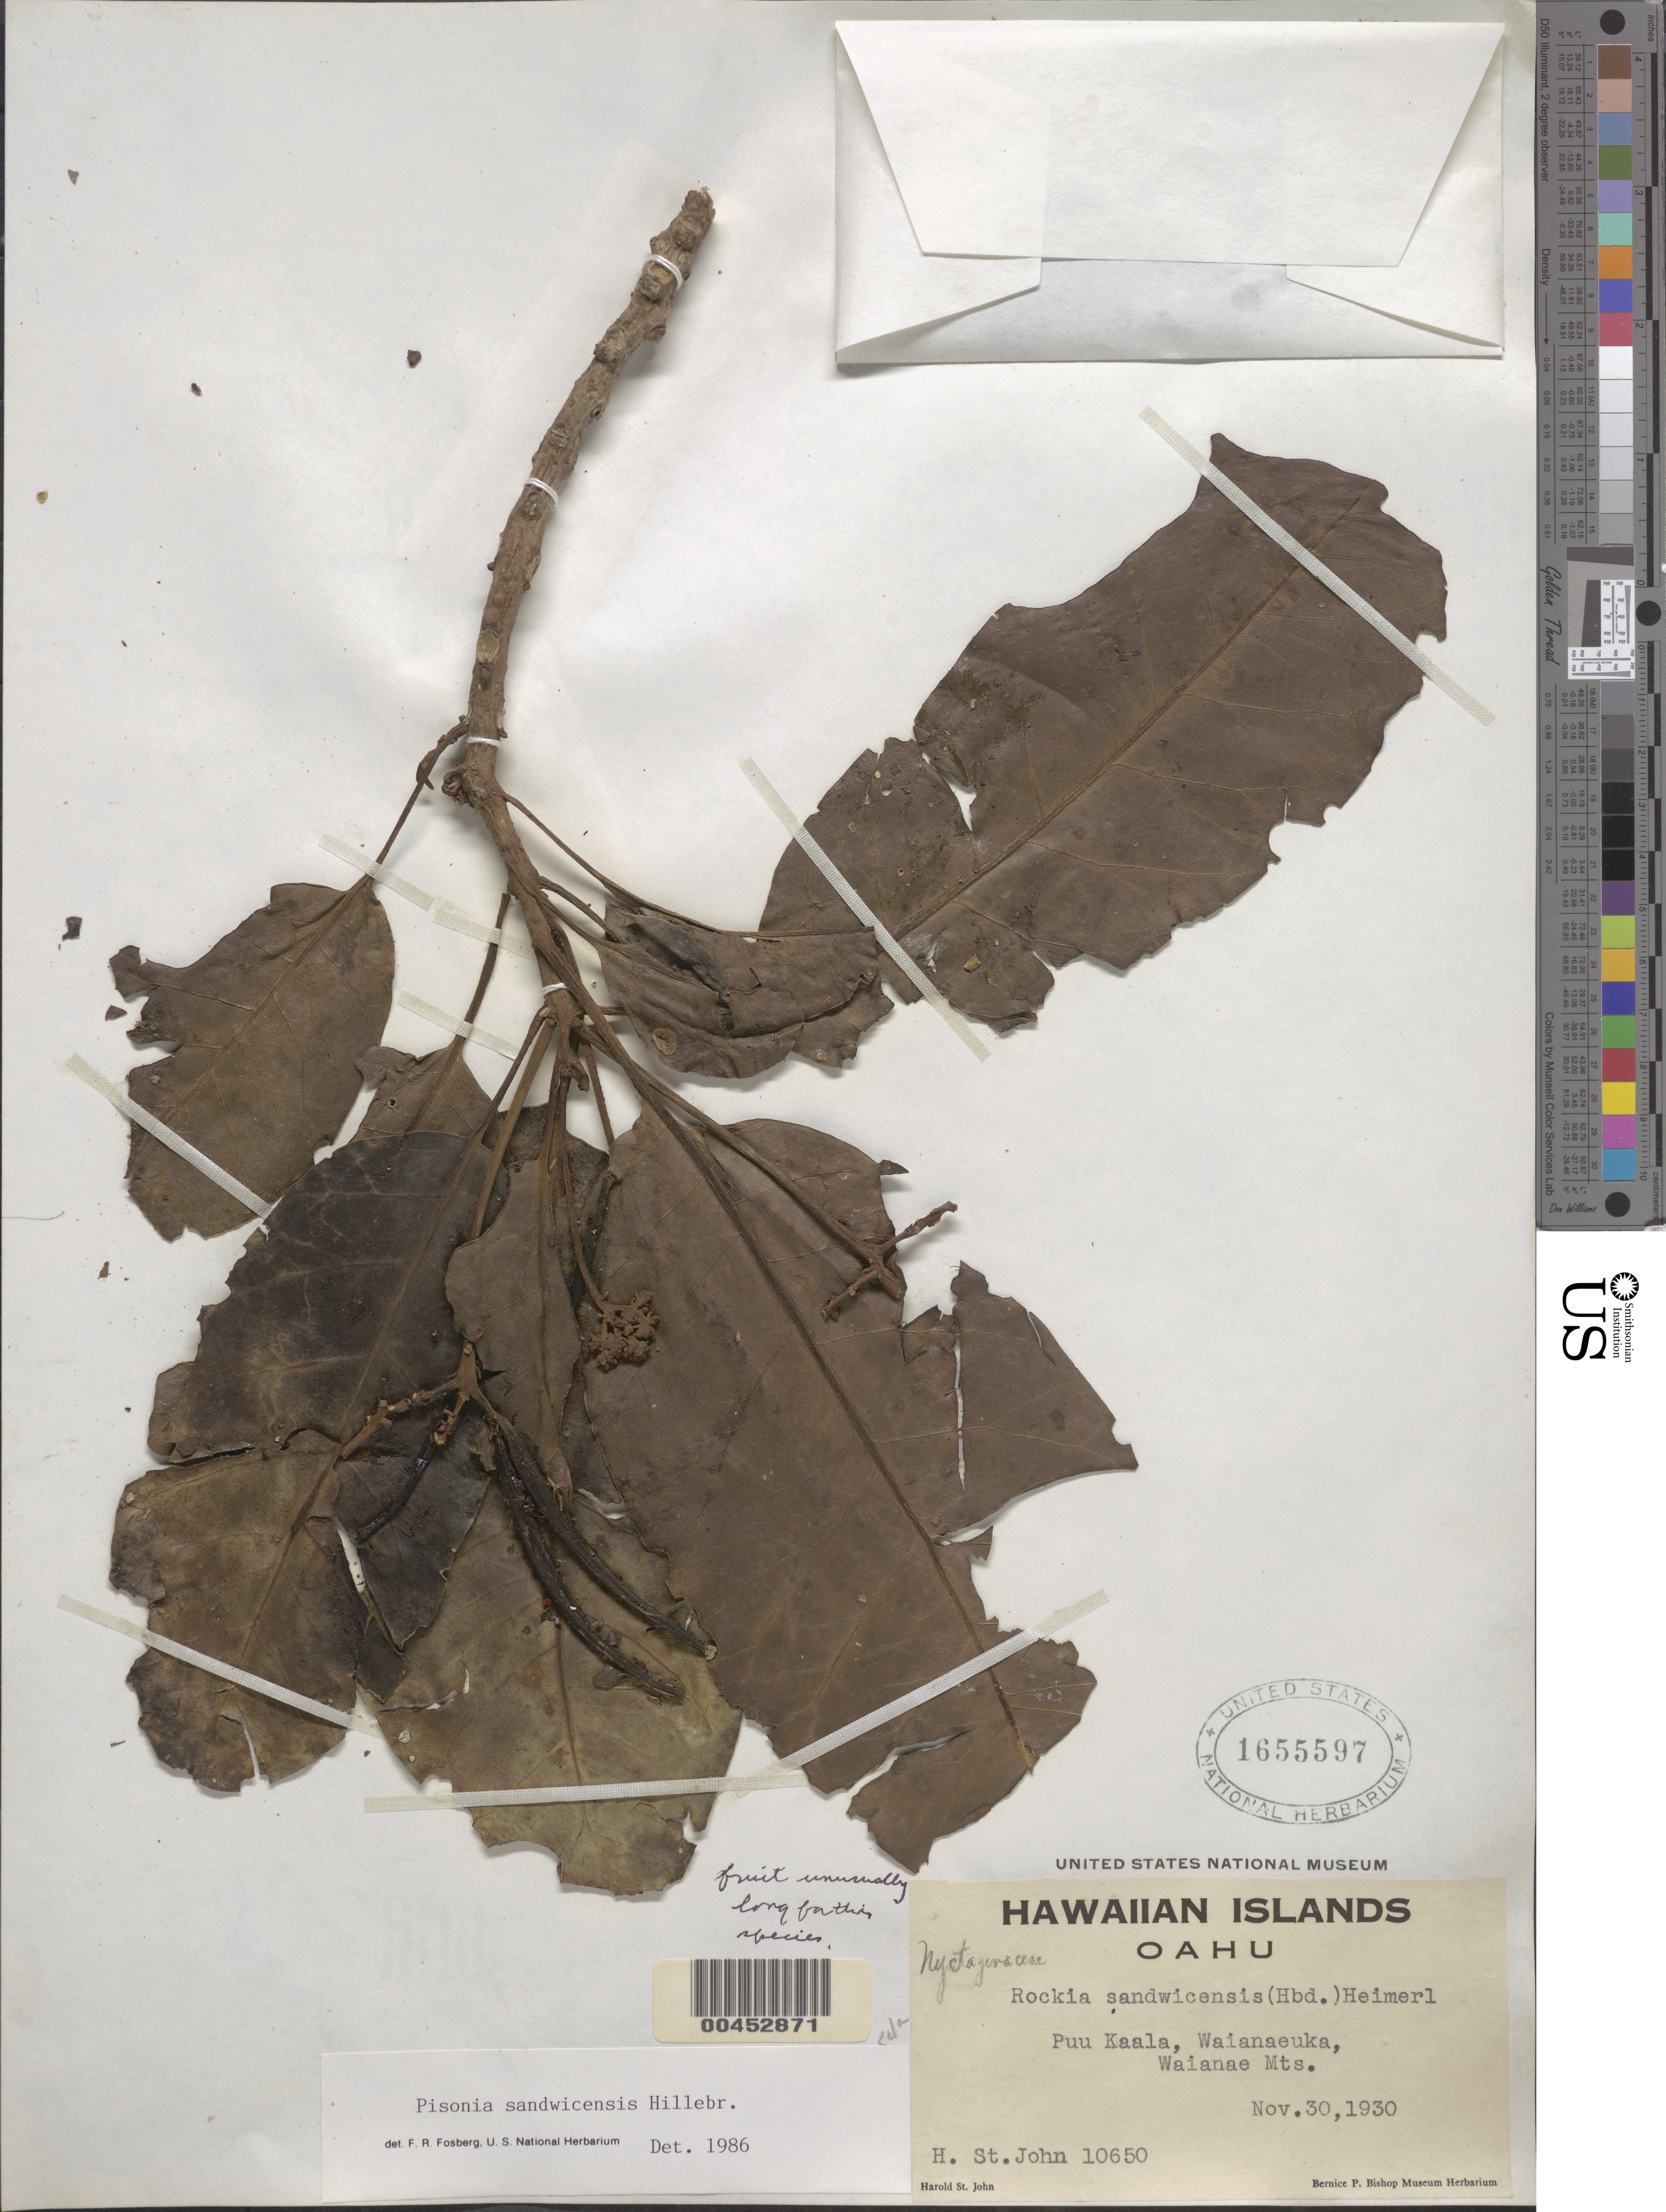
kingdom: Plantae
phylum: Tracheophyta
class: Magnoliopsida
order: Caryophyllales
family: Nyctaginaceae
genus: Rockia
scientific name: Rockia sandwicensis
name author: (Hillebr.) Heimerl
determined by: Wagner, W. L., (BOT), Smithsonian Institution - National Museum of Natural History (UNITED STATES)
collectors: H. St. John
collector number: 10650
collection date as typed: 30 Nov 1930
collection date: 1930-11-30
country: United States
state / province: Hawaii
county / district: Honolulu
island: Oahu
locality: Puu Kaala, Waianaeuka, Waianae Mts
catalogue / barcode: US 1655597